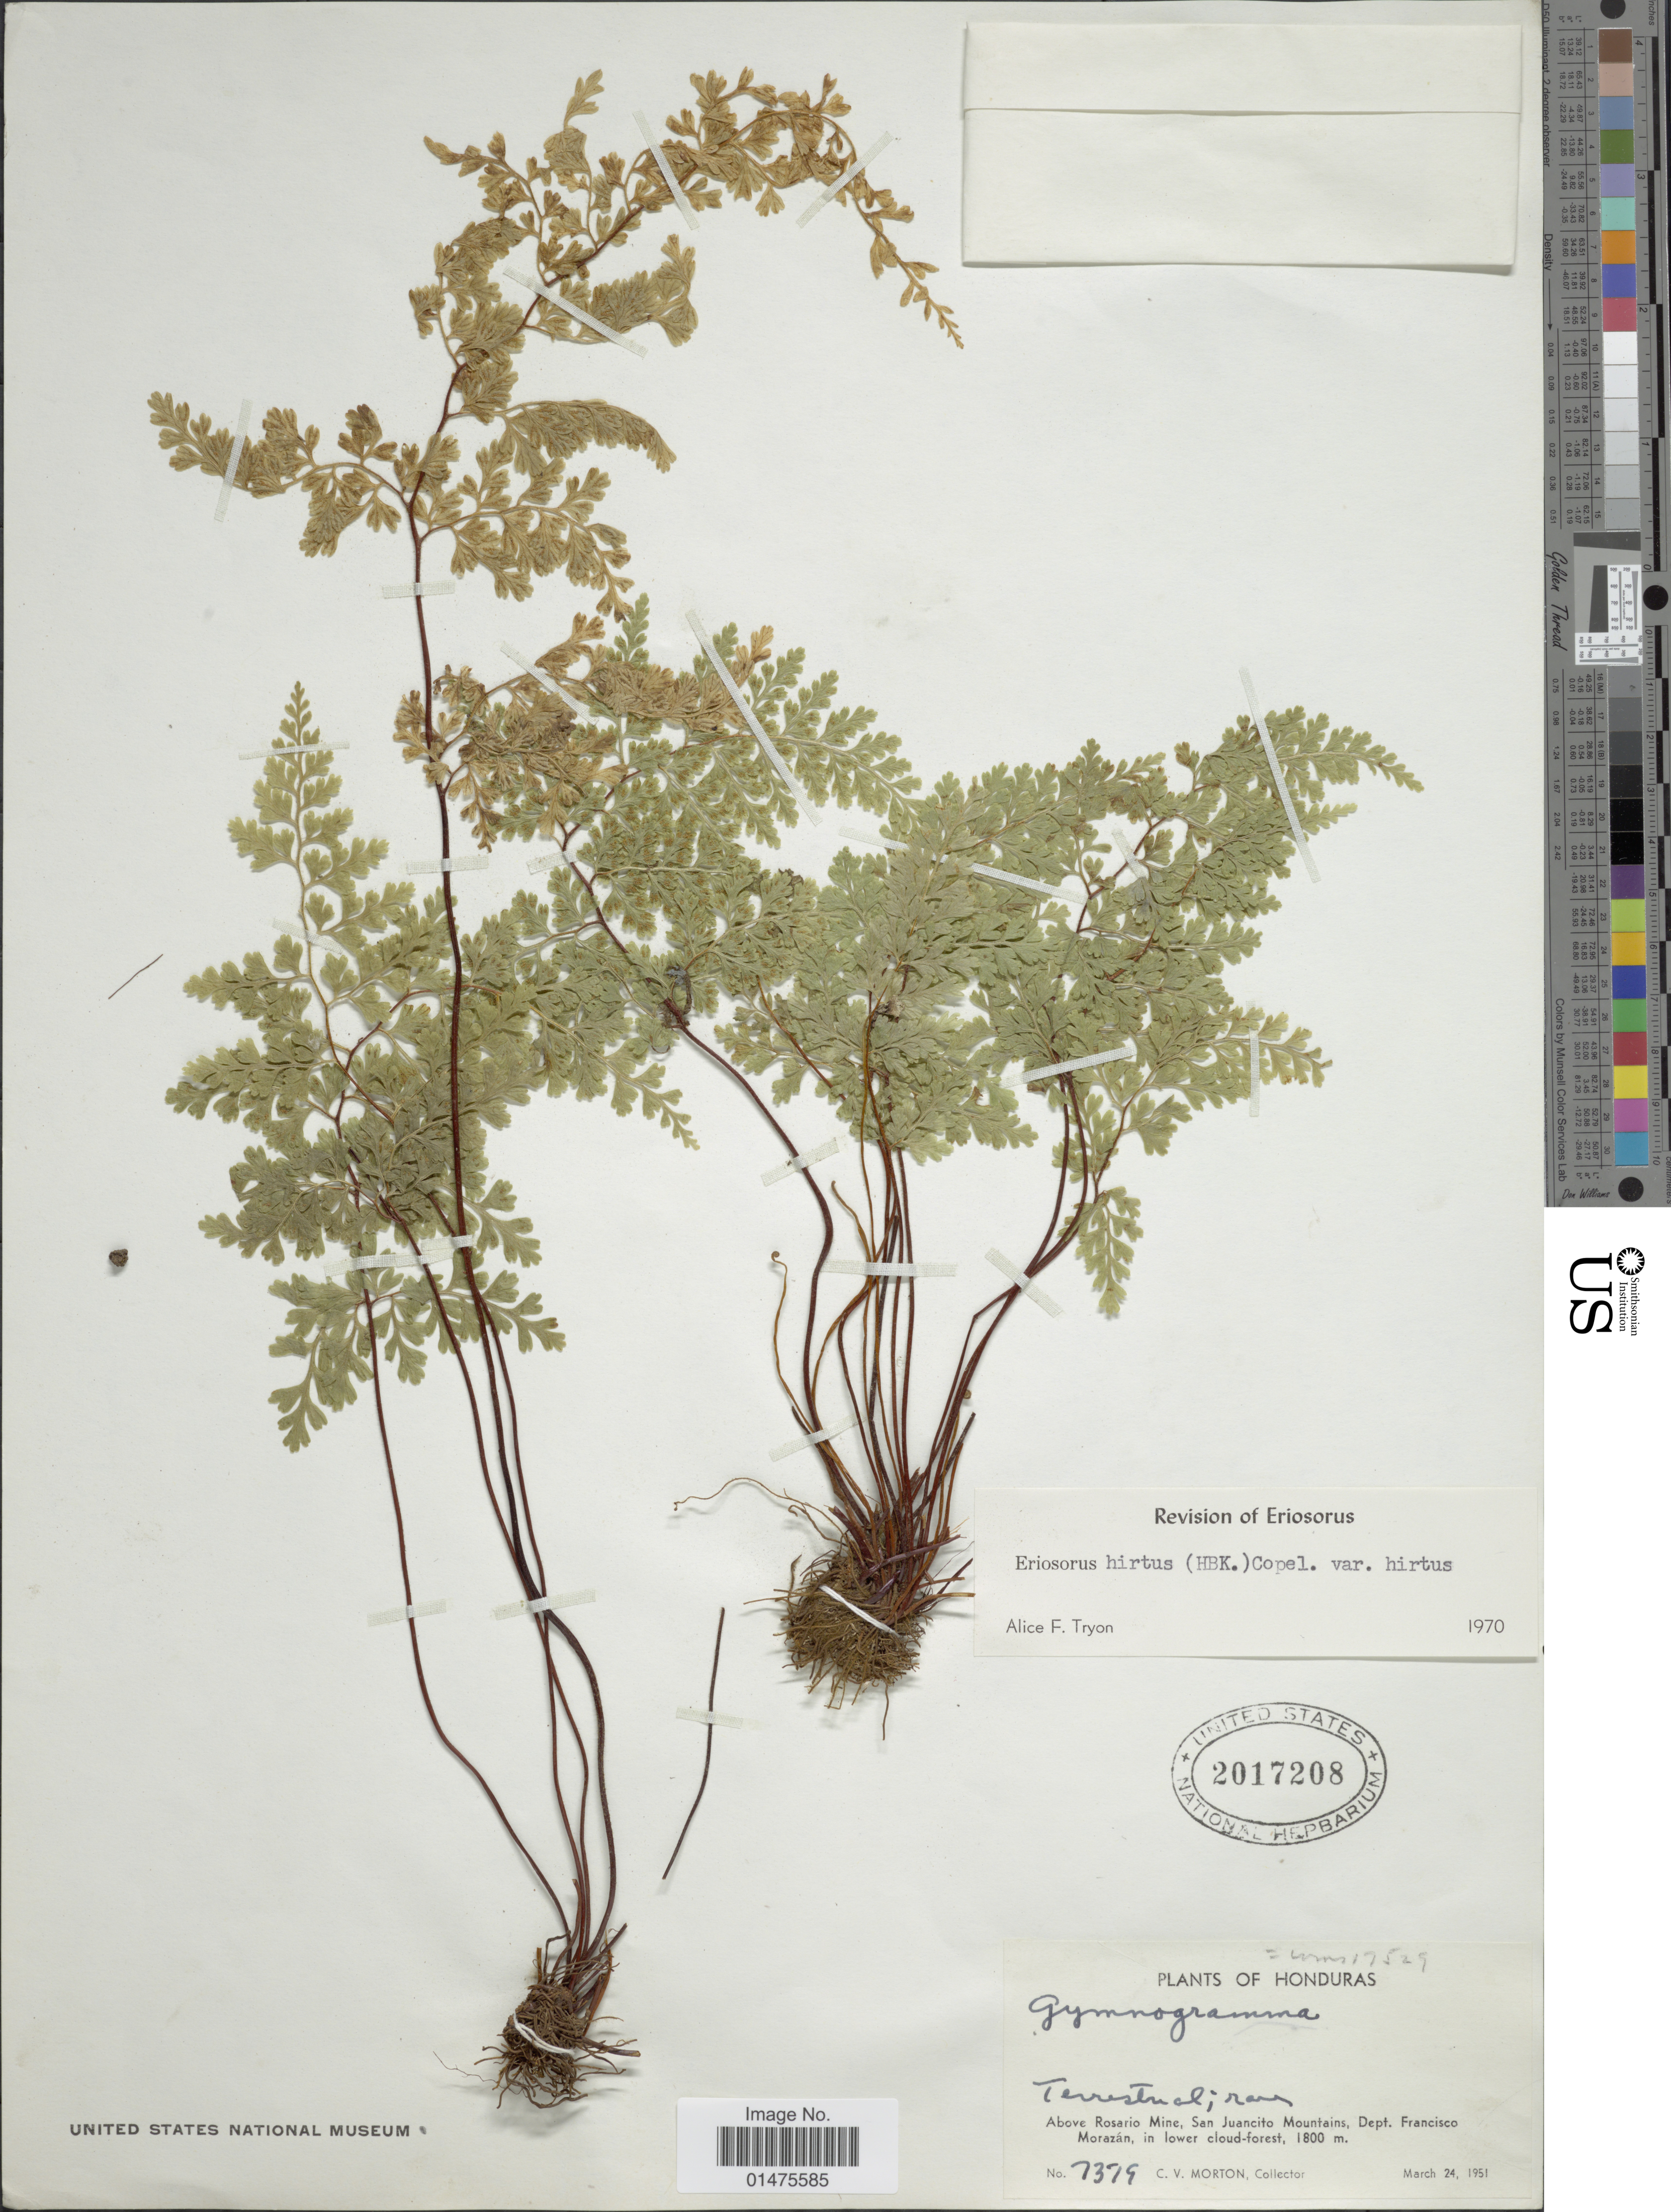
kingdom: Plantae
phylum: Tracheophyta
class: Polypodiopsida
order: Polypodiales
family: Pteridaceae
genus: Jamesonia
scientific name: Jamesonia hirta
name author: (Kunth) Christenh.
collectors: C. V. Morton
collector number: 7379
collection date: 1951-03-24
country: Honduras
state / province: Fco. Morazán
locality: Above Rosario Mine, San Juancito Mountains, Dept Francisco Morazán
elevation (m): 1800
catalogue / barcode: US 2017208